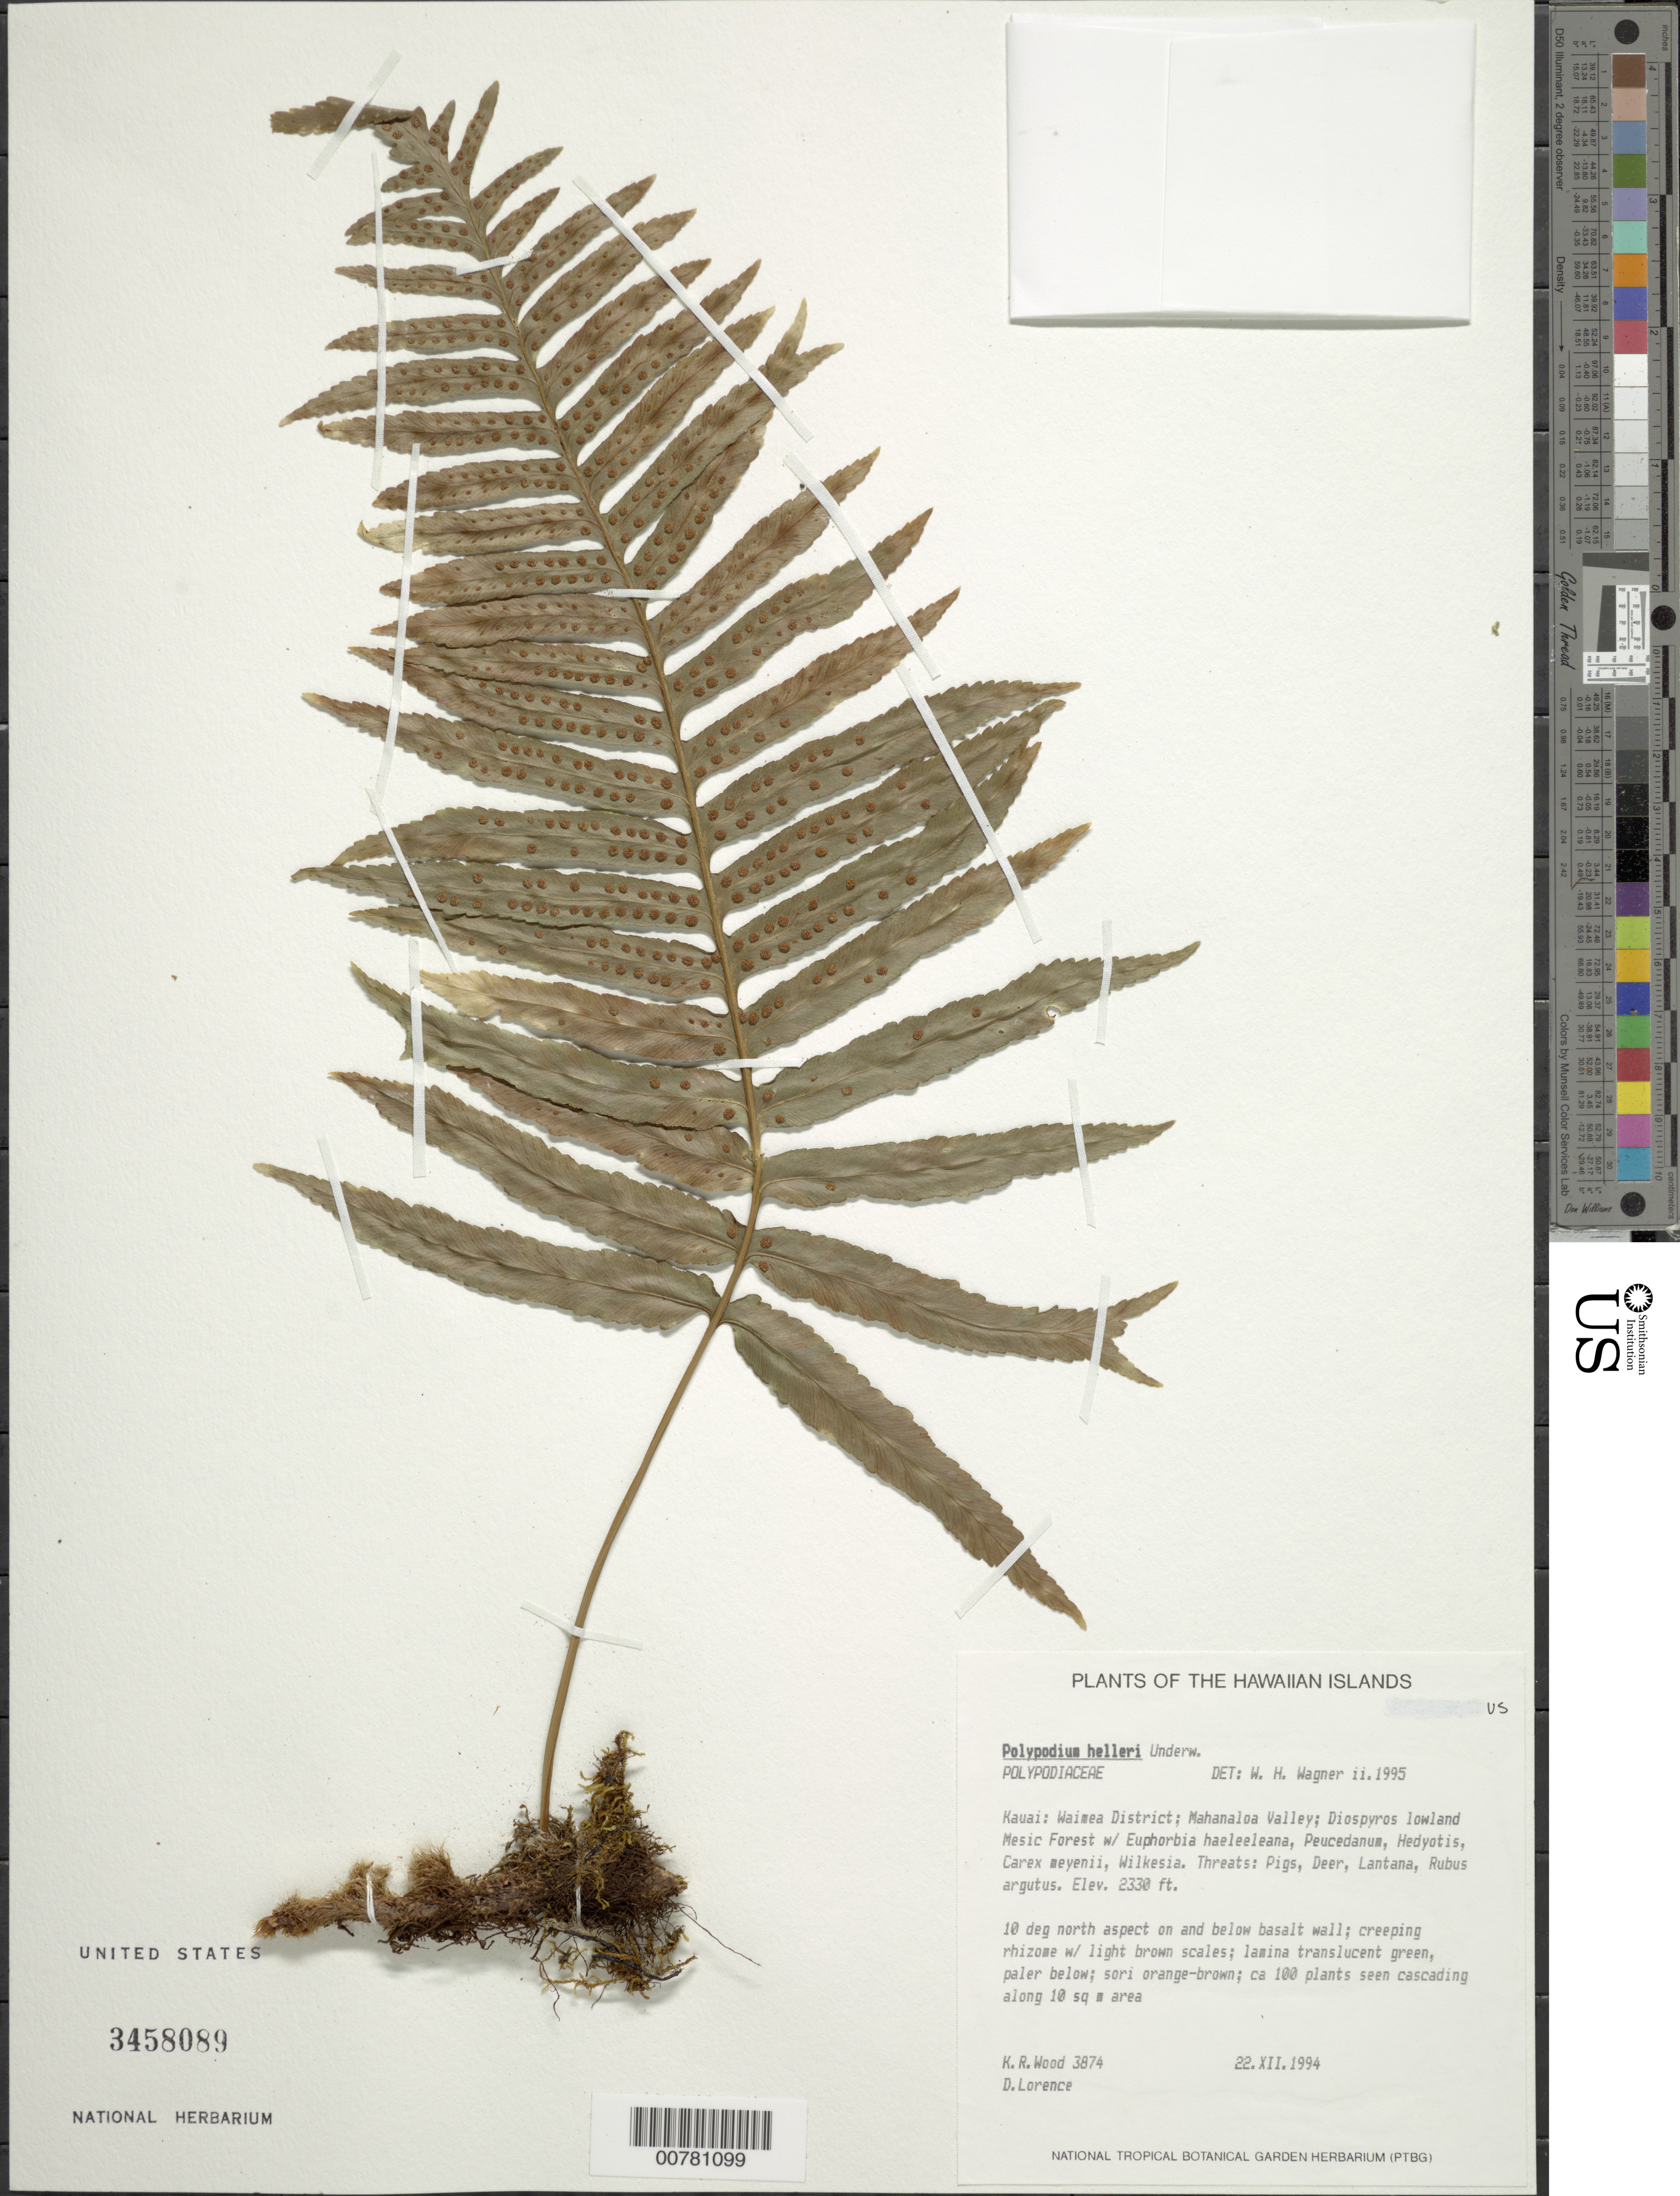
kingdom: Plantae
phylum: Tracheophyta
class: Polypodiopsida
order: Polypodiales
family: Polypodiaceae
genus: Polypodium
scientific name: Polypodium helleri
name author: Underw.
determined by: Wagner, W. H.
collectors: K. R. Wood & D. Lorence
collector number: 3874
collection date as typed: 22 Dec 1994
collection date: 1994-12-22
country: United States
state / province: Hawaii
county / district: Kauai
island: Kaua'i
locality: Waimea District, Mahanaloa Valley.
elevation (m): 710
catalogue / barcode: US 3458089